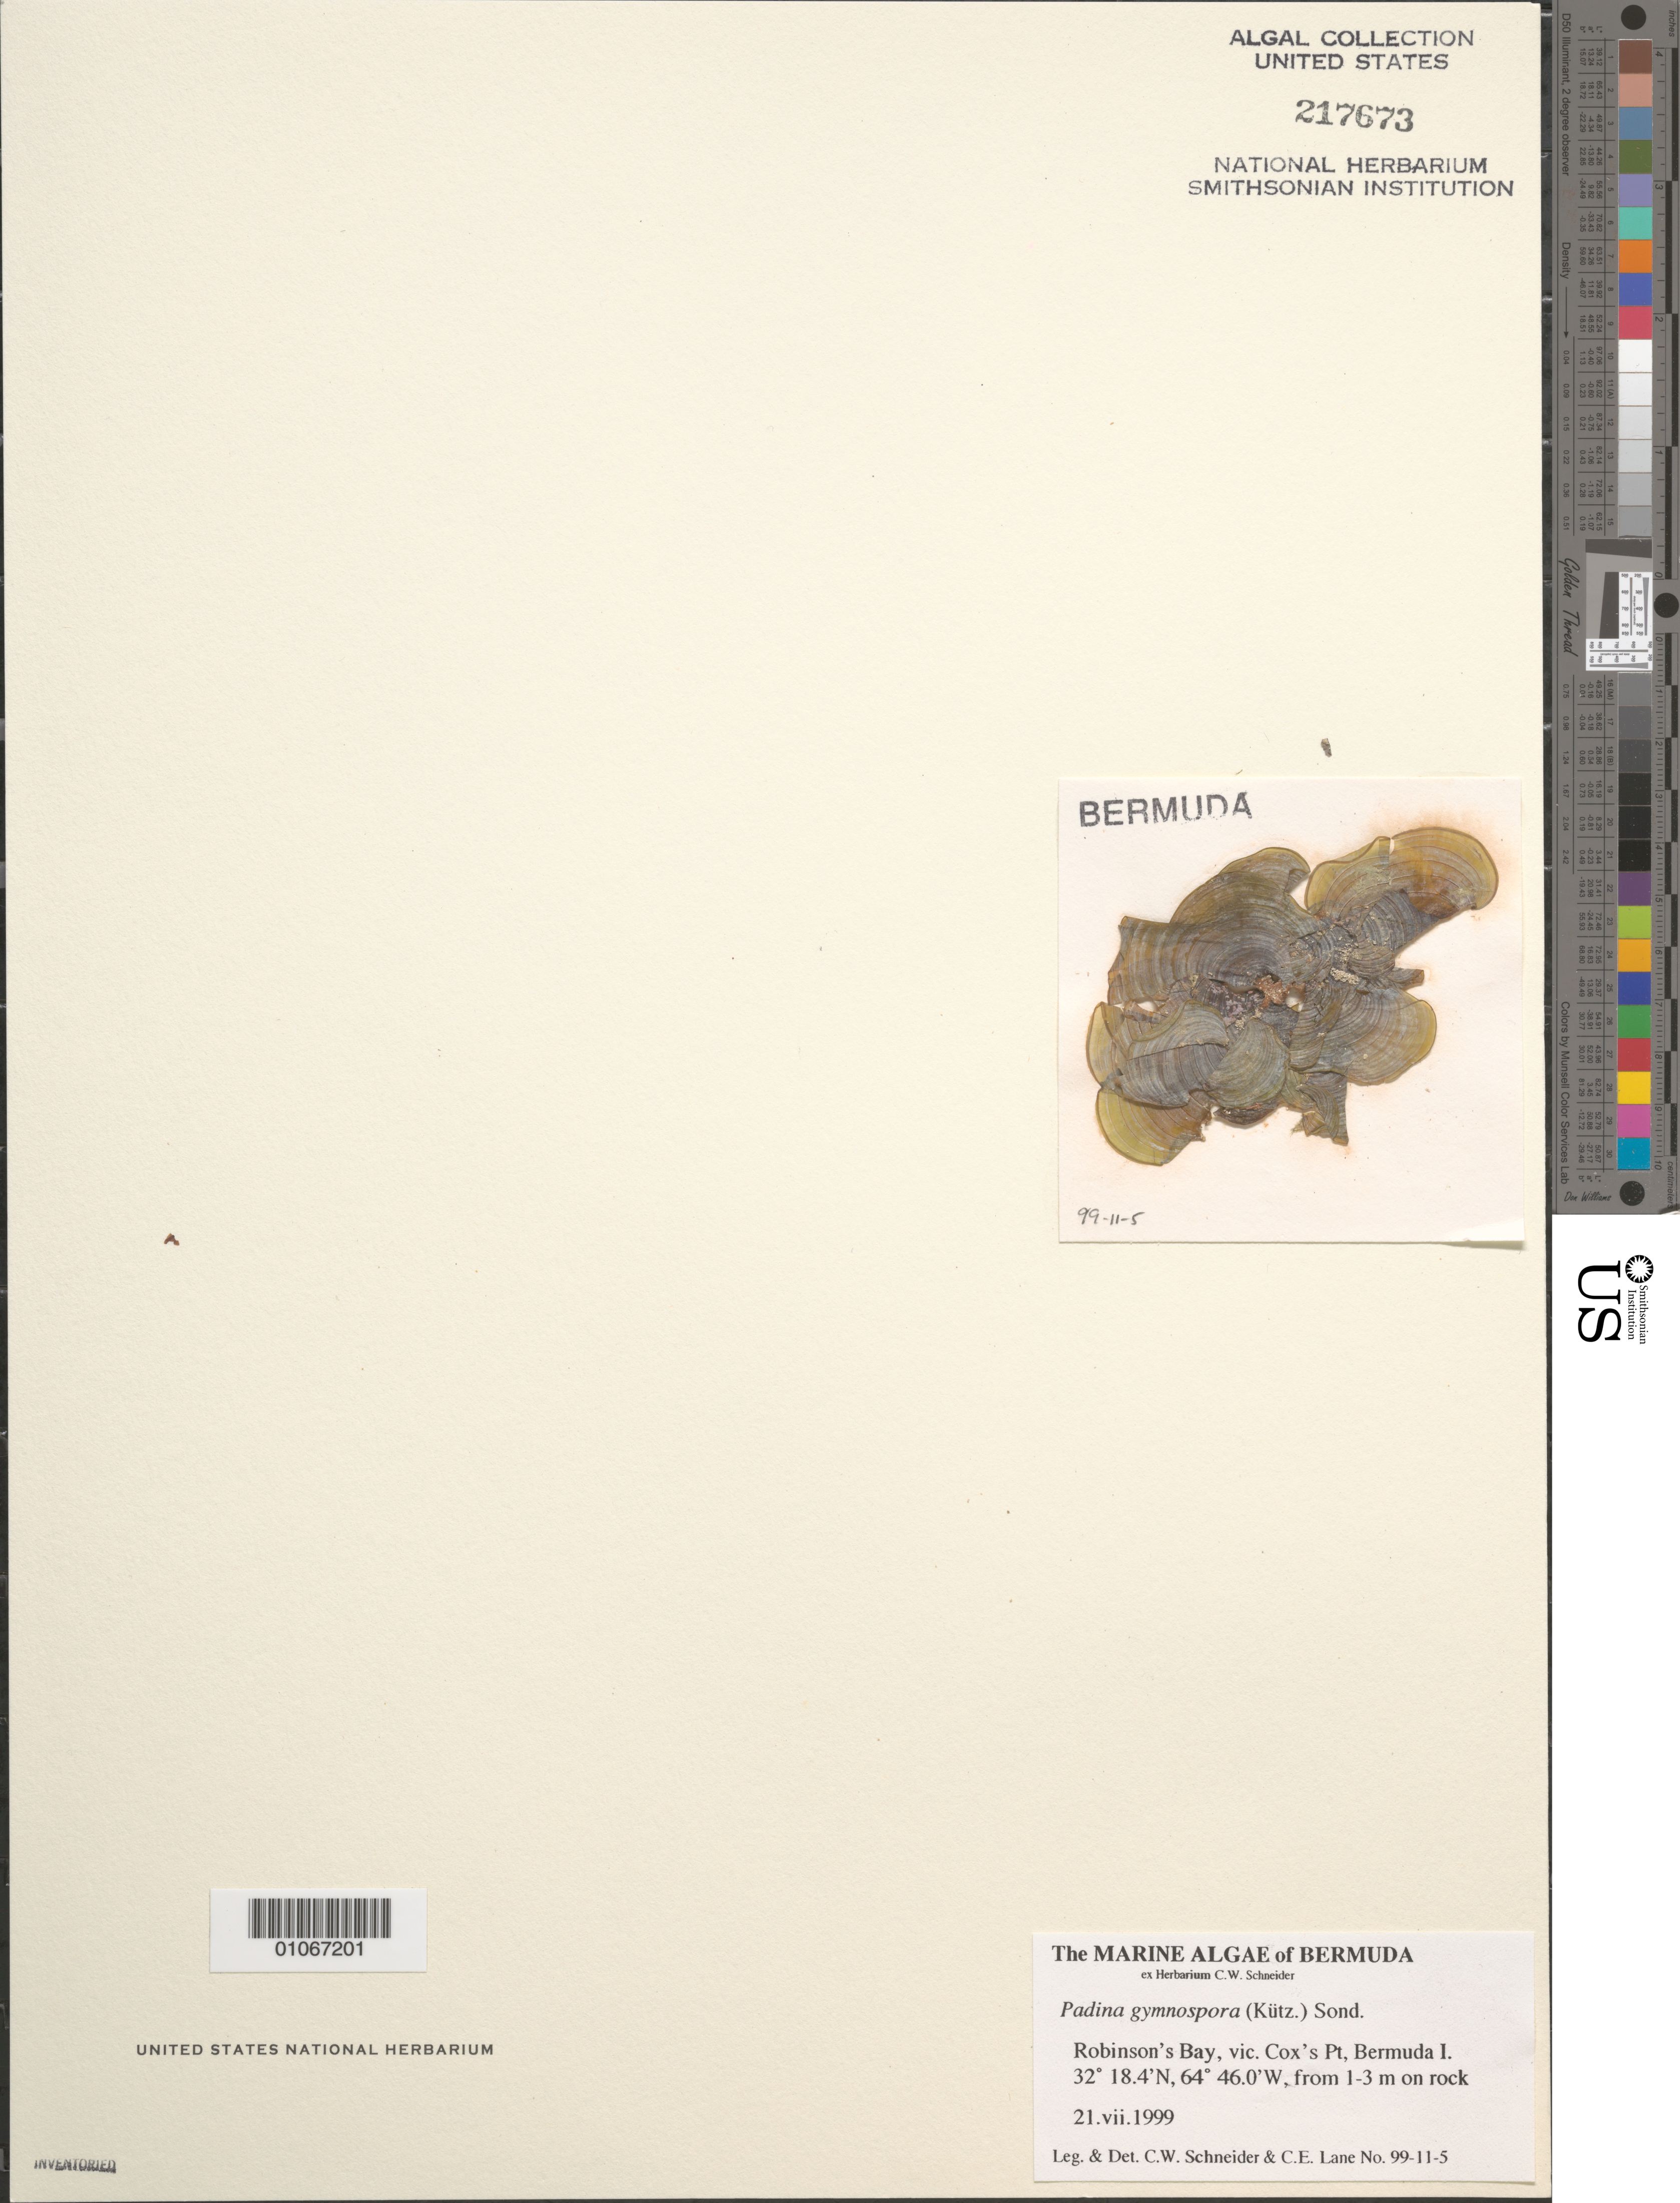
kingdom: Chromista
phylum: Ochrophyta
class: Phaeophyceae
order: Dictyotales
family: Dictyotaceae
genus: Padina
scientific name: Padina gymnospora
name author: (Kütz.) O.G. Sond.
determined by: Schneider, C. W.; Lane, C. E.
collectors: C. W. Schneider & C. E. Lane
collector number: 99-11-5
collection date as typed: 21 Jul 1999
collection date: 1999-07-21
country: Bermuda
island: Bermuda Island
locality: Robinson's Bay, vicinity of Cox's Point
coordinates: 32 18.4'N, 64 46.0'W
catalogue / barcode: US 217673